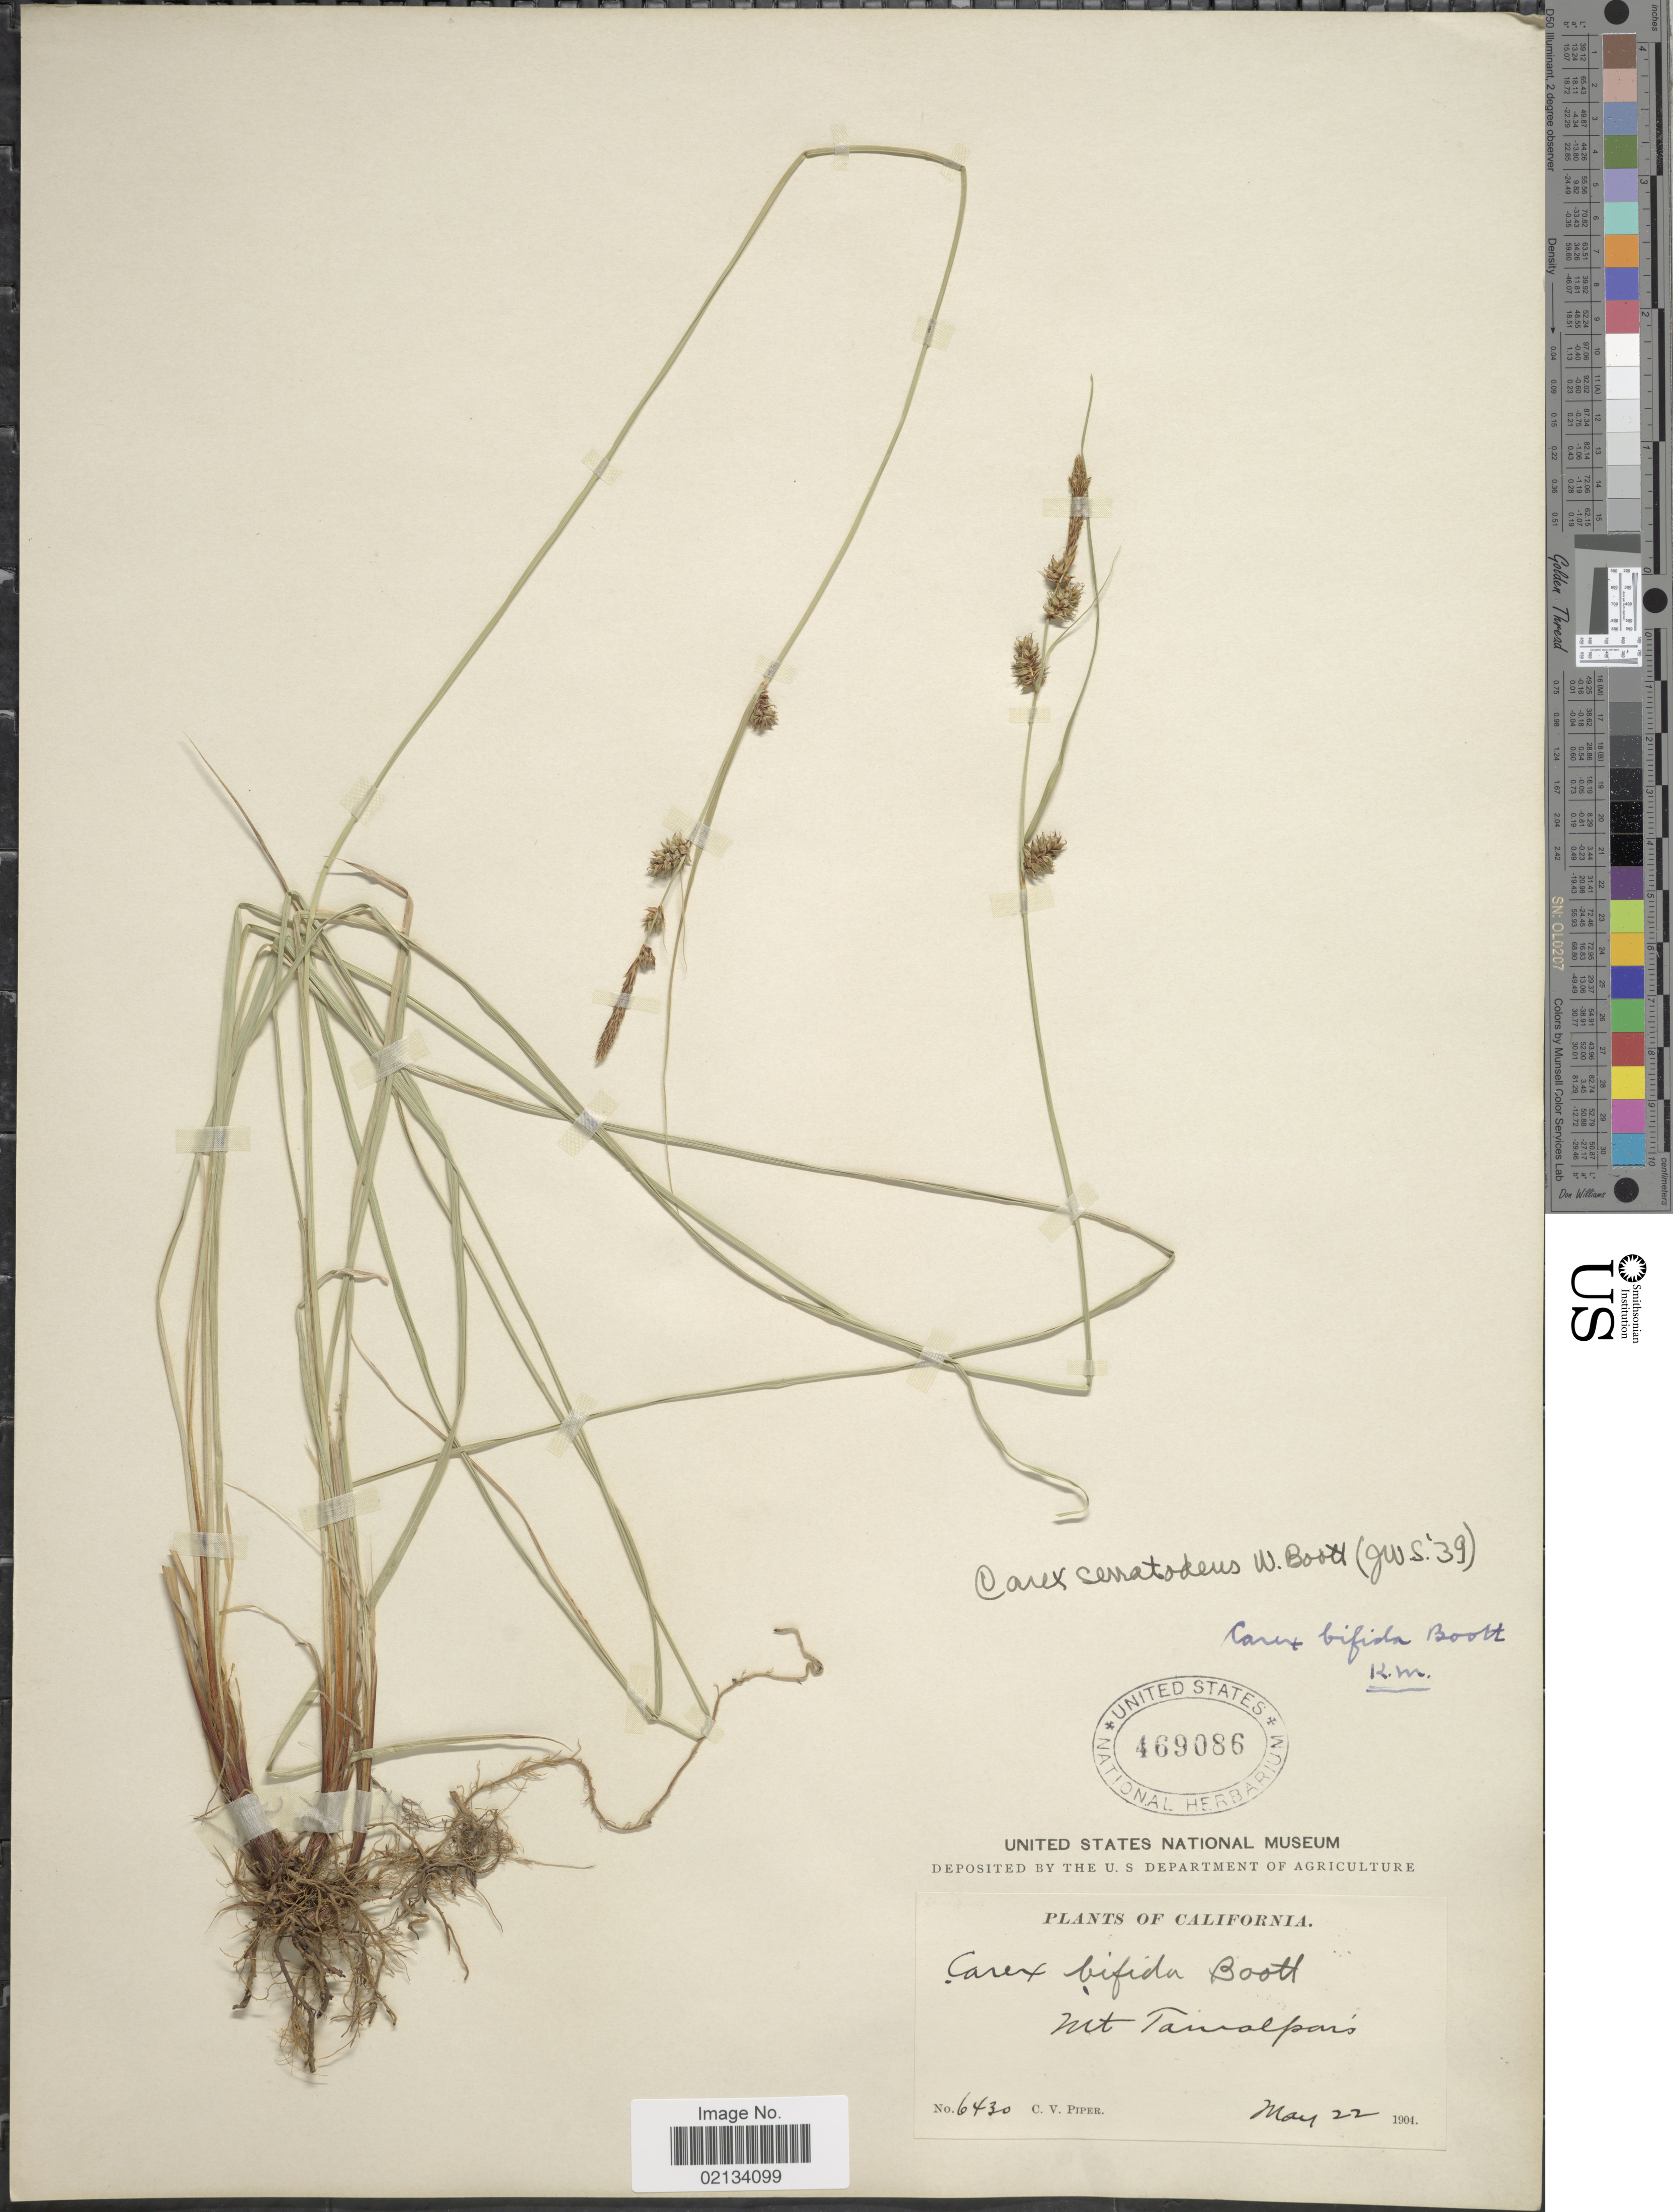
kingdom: Plantae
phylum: Tracheophyta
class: Liliopsida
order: Poales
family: Cyperaceae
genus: Carex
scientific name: Carex serratodens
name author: W. Boott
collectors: C. V. Piper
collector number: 6430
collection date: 1904-05-22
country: United States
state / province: California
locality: Mt. Tamalpais.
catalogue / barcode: US 469086